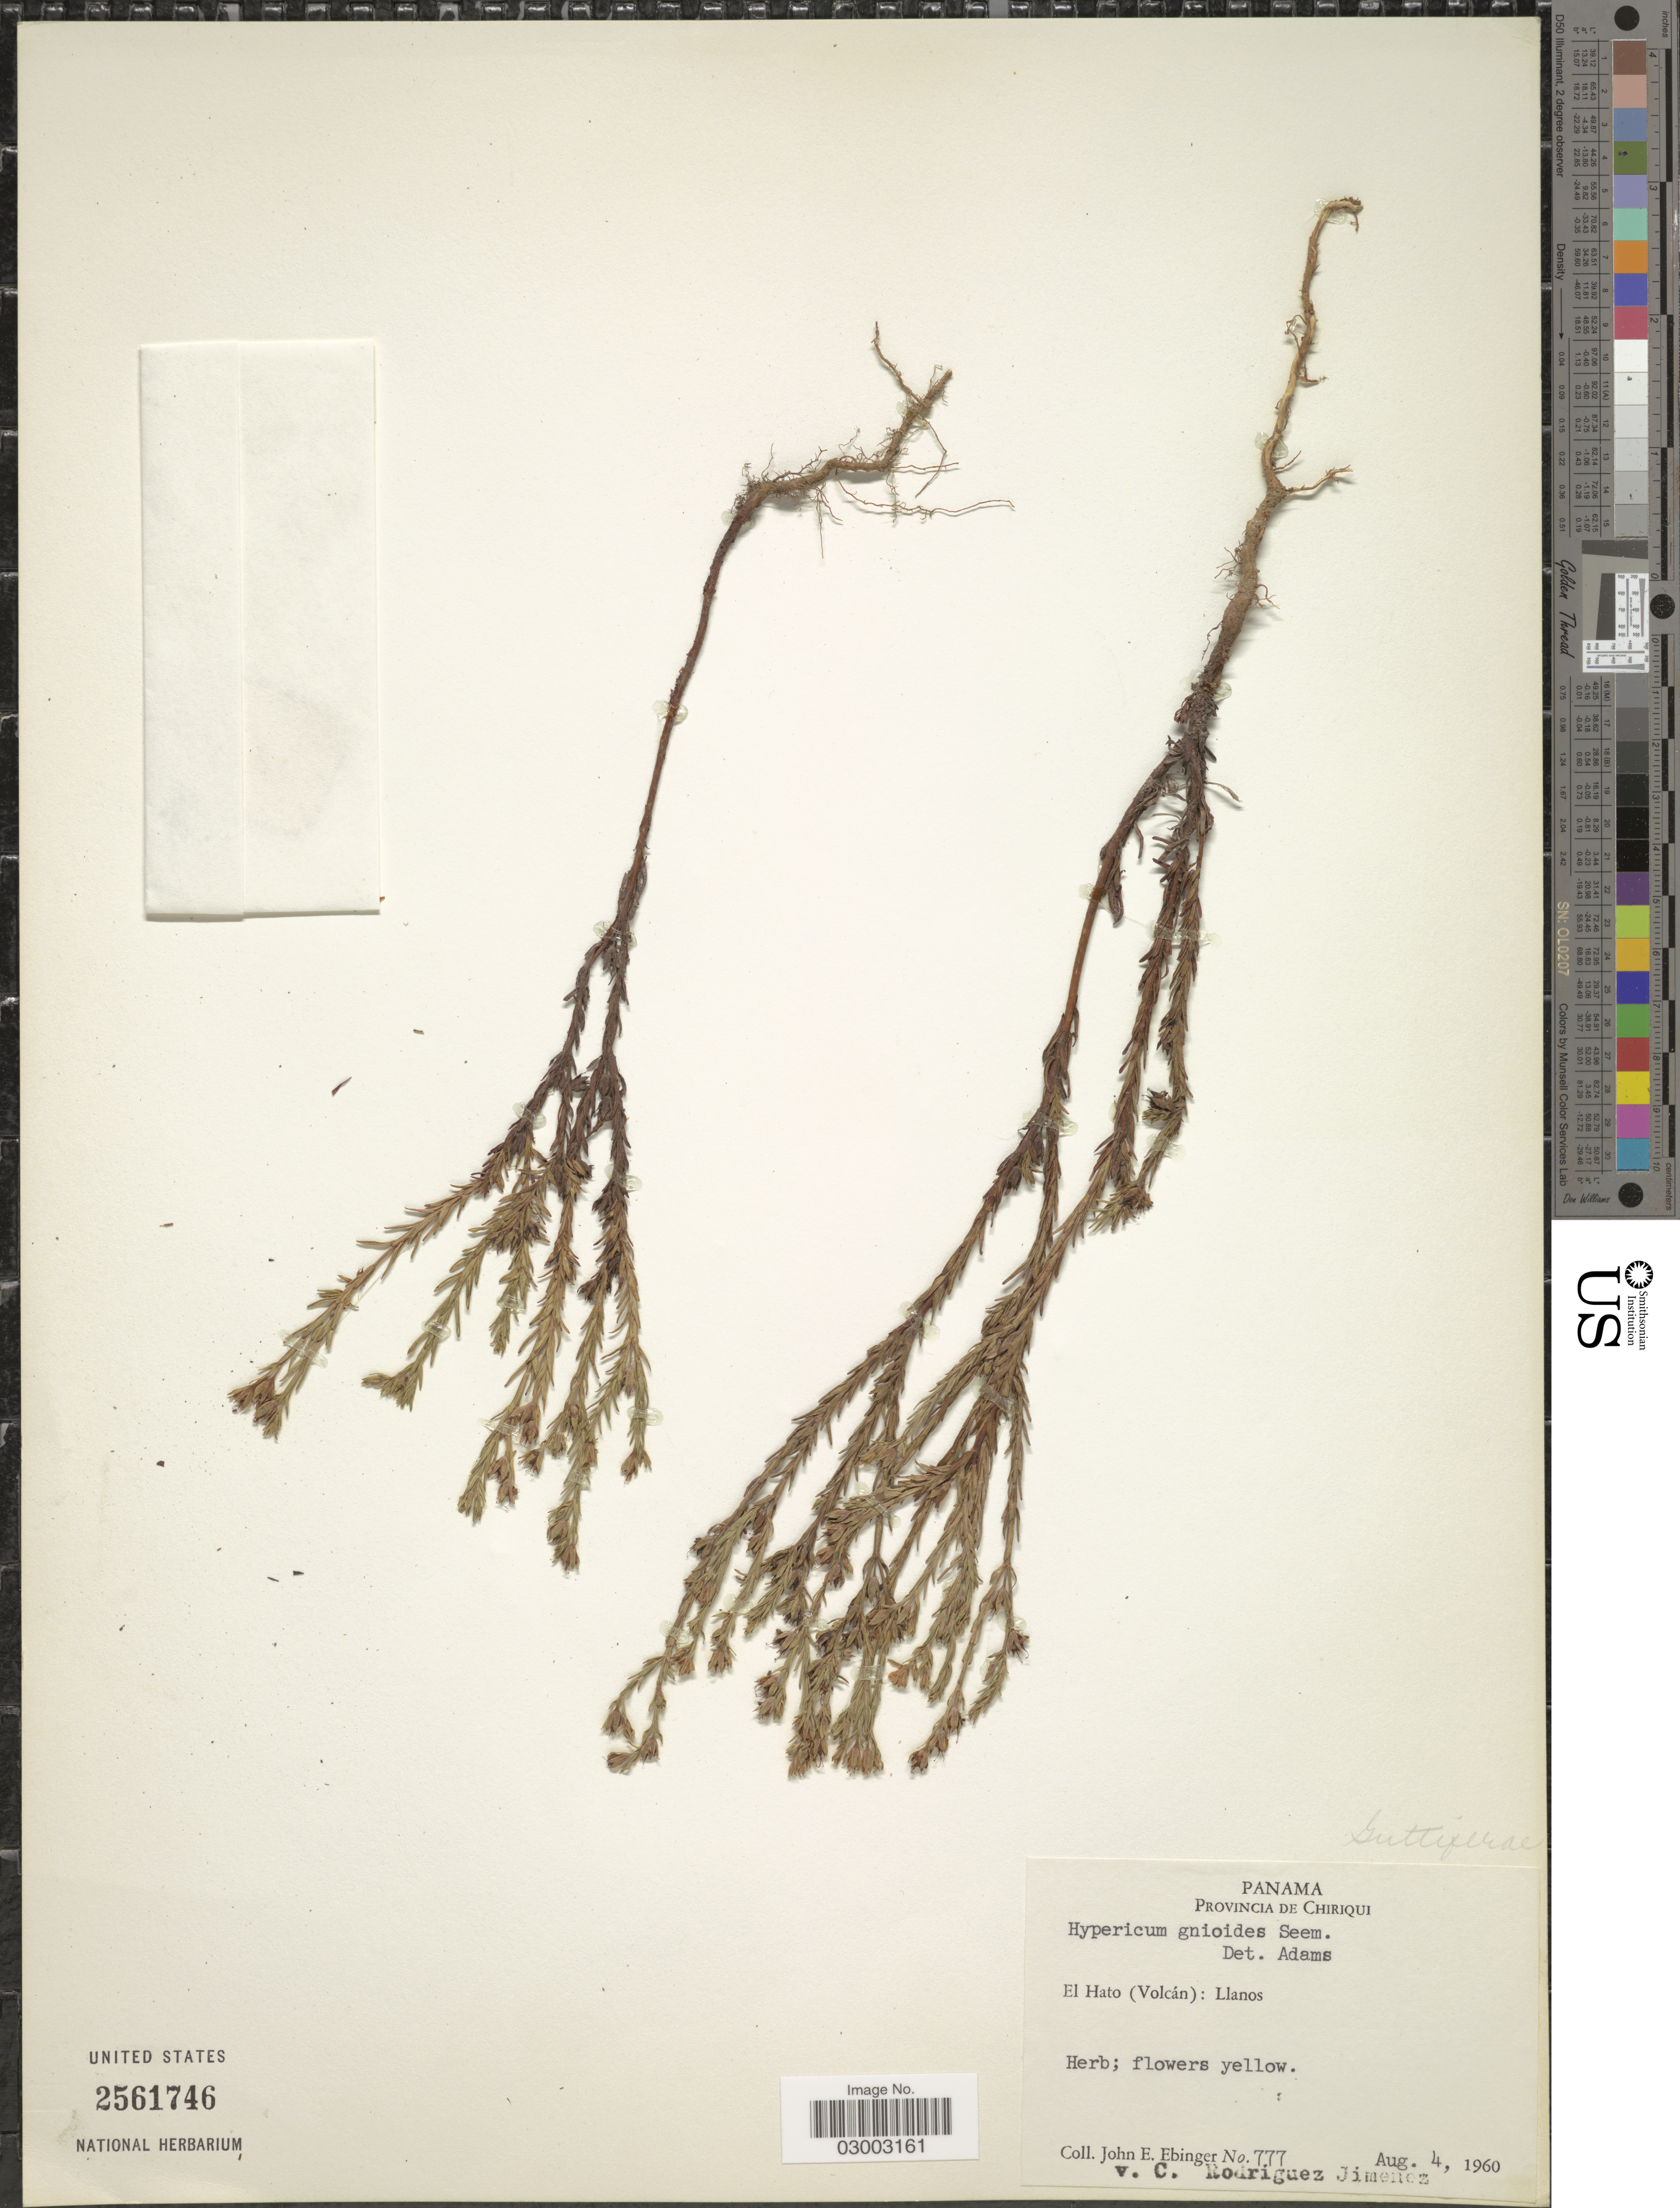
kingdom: Plantae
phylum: Tracheophyta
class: Magnoliopsida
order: Malpighiales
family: Hypericaceae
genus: Hypericum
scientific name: Hypericum gnidioides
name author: Seem.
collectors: J. Ebinger & C. Rodríguez Jiménez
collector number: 777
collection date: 1960-08-04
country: Panama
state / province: Chiriqui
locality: El Hato (Volcán): Llanos.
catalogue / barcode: US 2561746